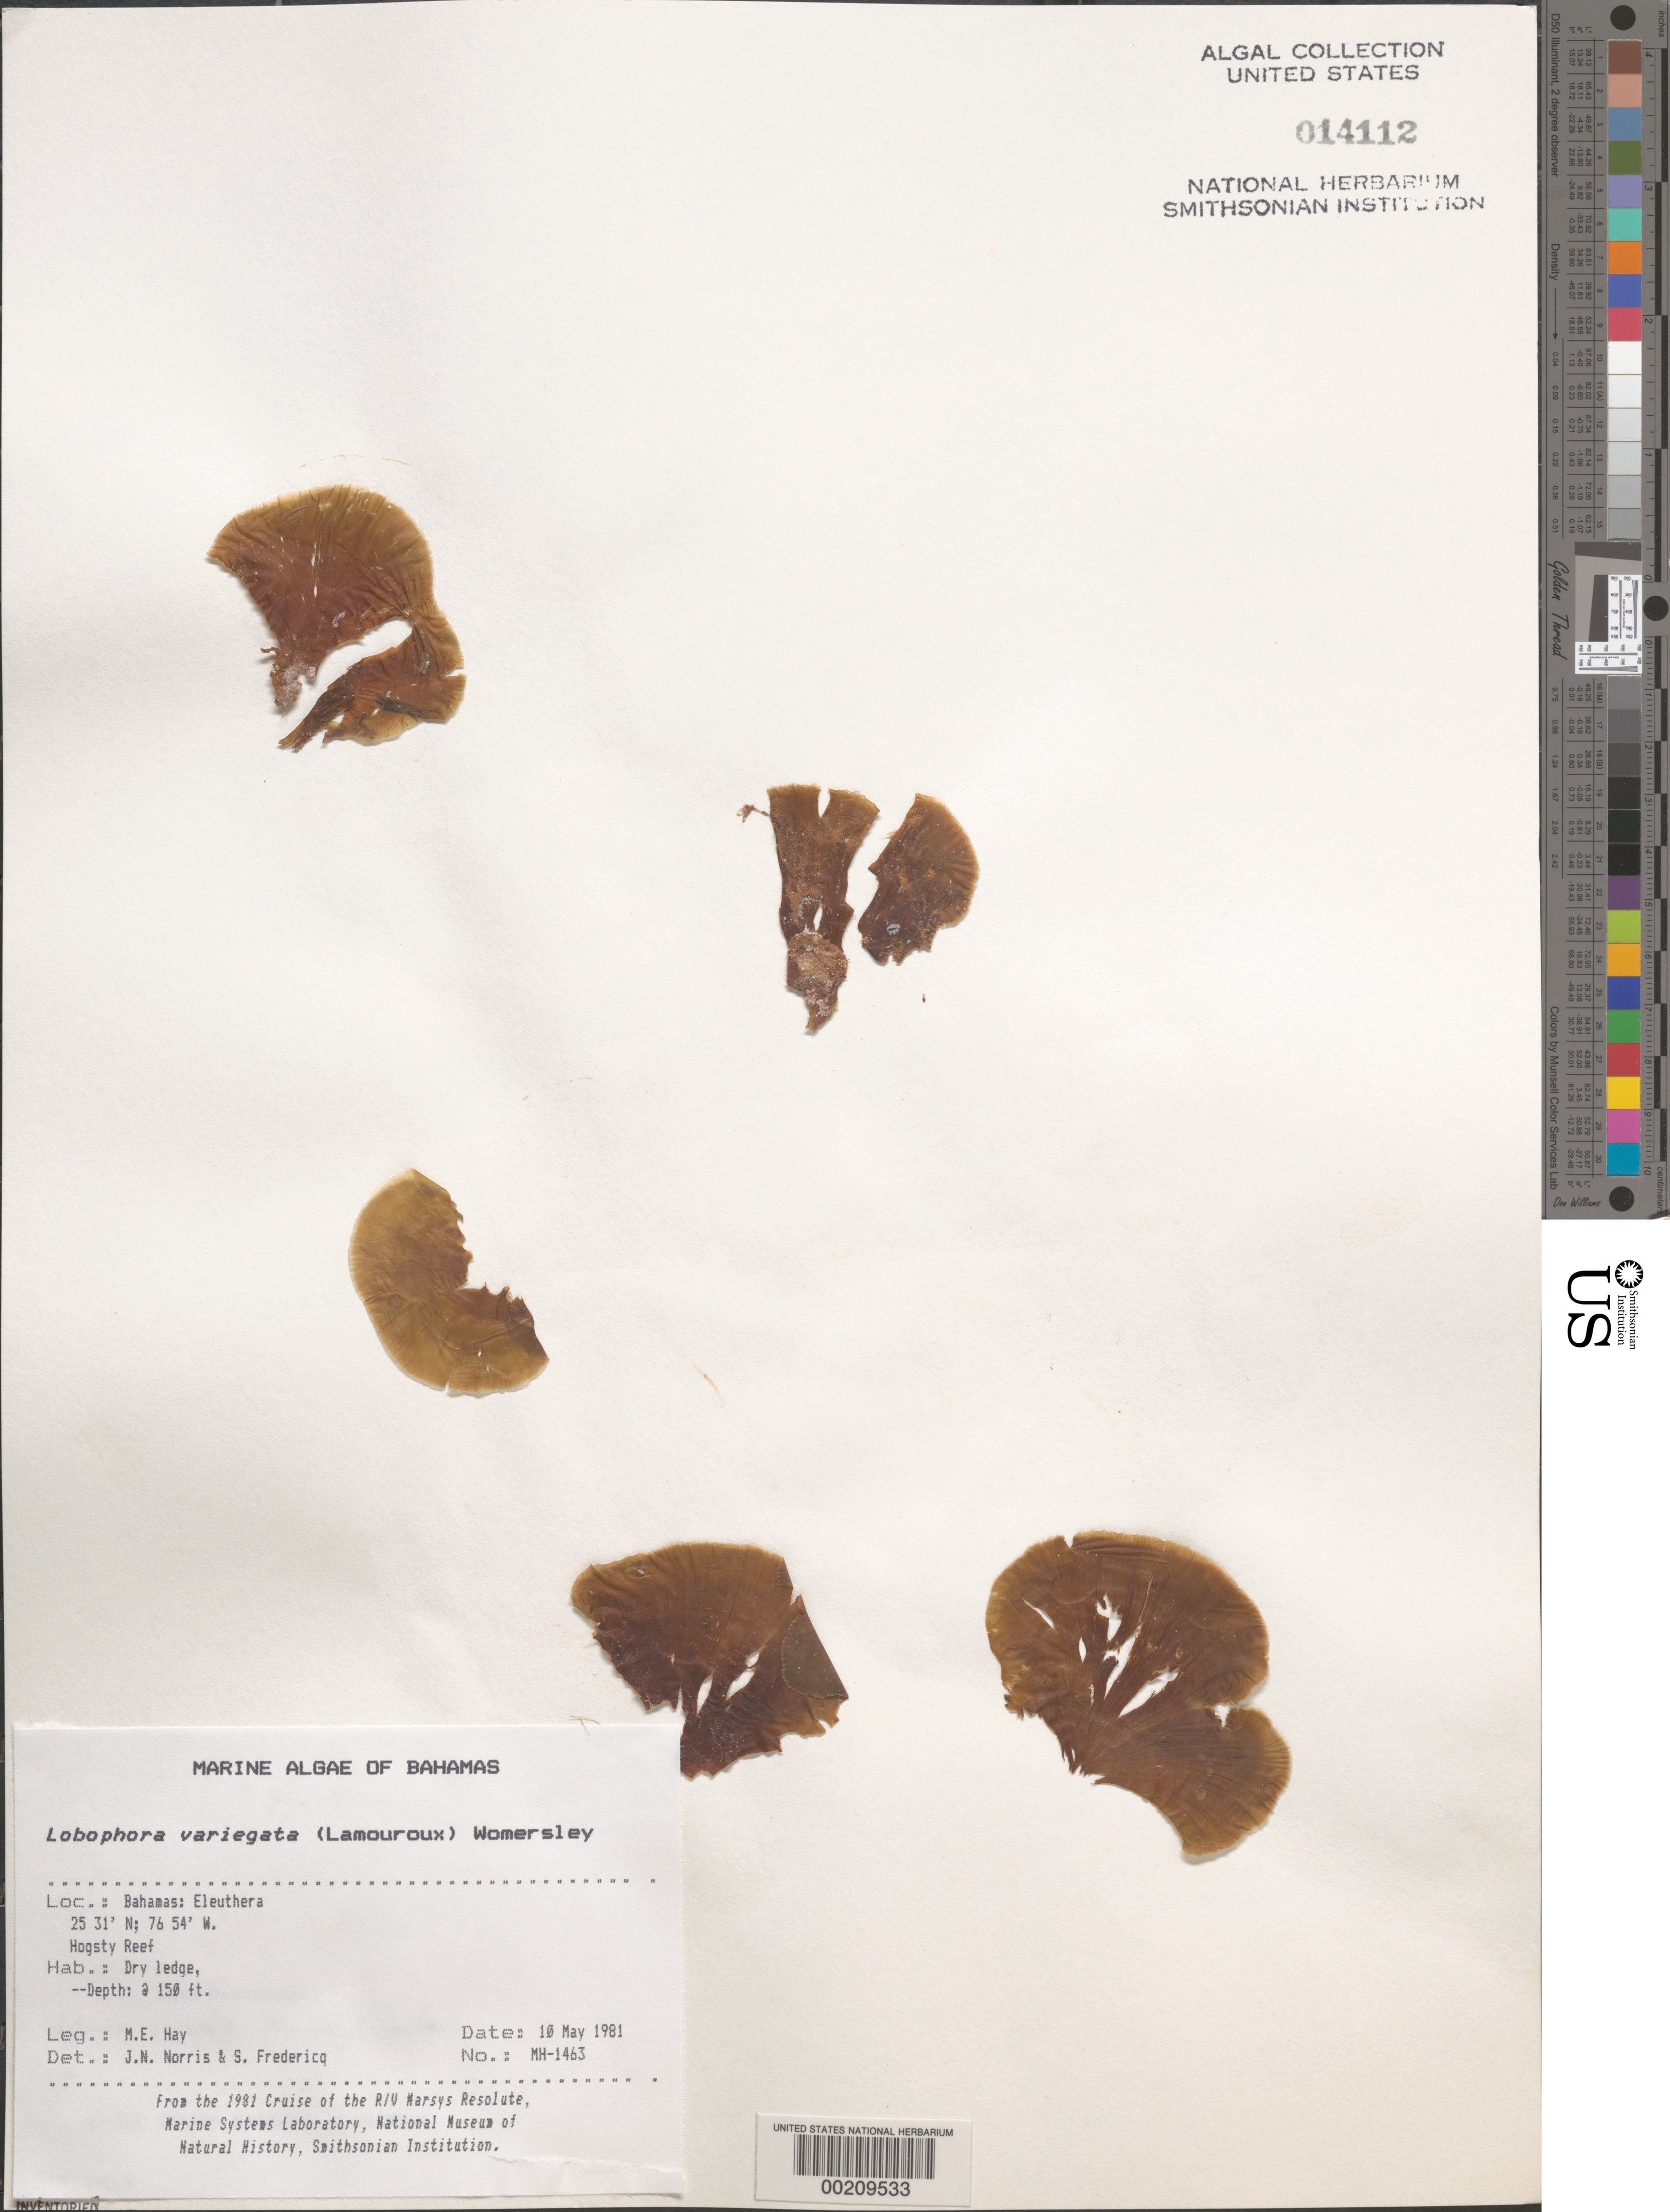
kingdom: Chromista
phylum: Ochrophyta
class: Phaeophyceae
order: Dictyotales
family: Dictyotaceae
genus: Lobophora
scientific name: Lobophora variegata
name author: (J.V.Lamouroux) Womersley & E.C. Oliveira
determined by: Norris, J. N.; Fredericq, S.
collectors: M. E. Hay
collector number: MEH-1463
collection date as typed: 10 May 1981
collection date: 1981-05-10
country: Bahamas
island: Eleuthera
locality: Hogsty Reef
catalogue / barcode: US 14112